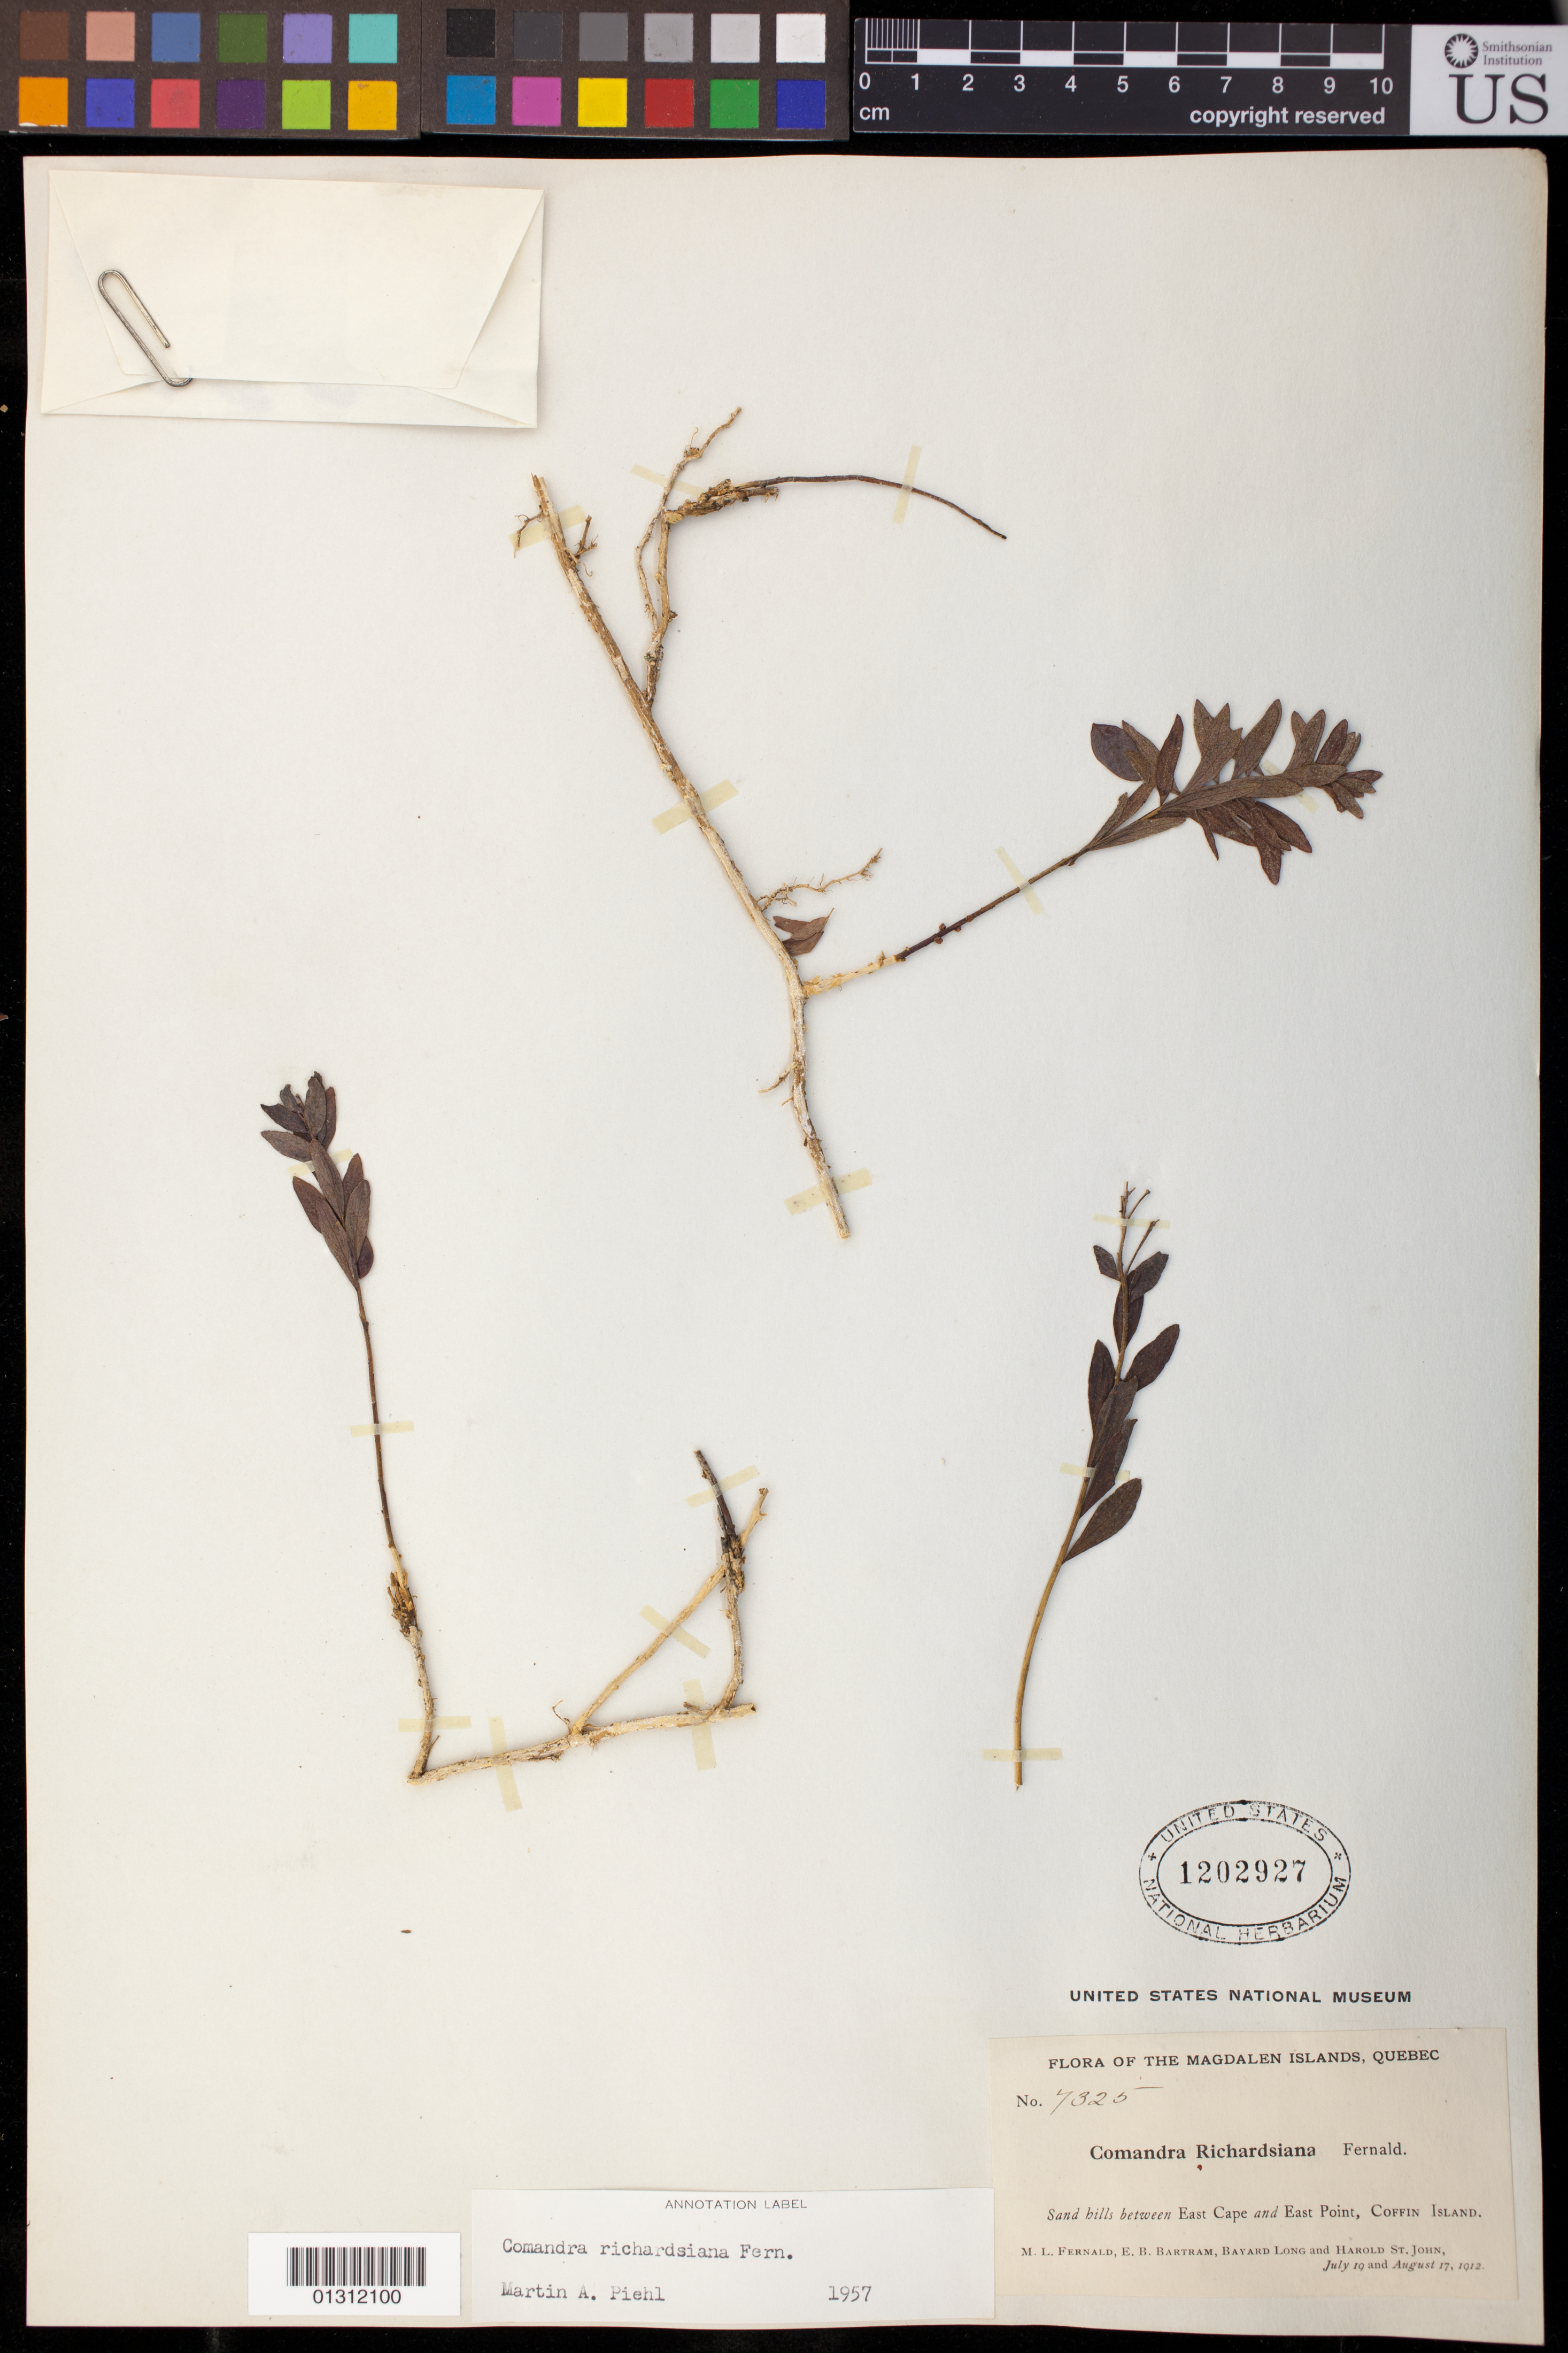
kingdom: Plantae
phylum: Tracheophyta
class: Magnoliopsida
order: Santalales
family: Comandraceae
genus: Comandra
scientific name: Comandra richardsiana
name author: Fernald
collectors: M. L. Fernald, E. B. Bartram, B. Long & H. St John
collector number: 7325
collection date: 1912-07-19,1912-08-17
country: Canada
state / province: Quebec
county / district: Gaspésie-Îles-de-la-Madeleine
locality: Magdalen Islands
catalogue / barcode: US 1202927